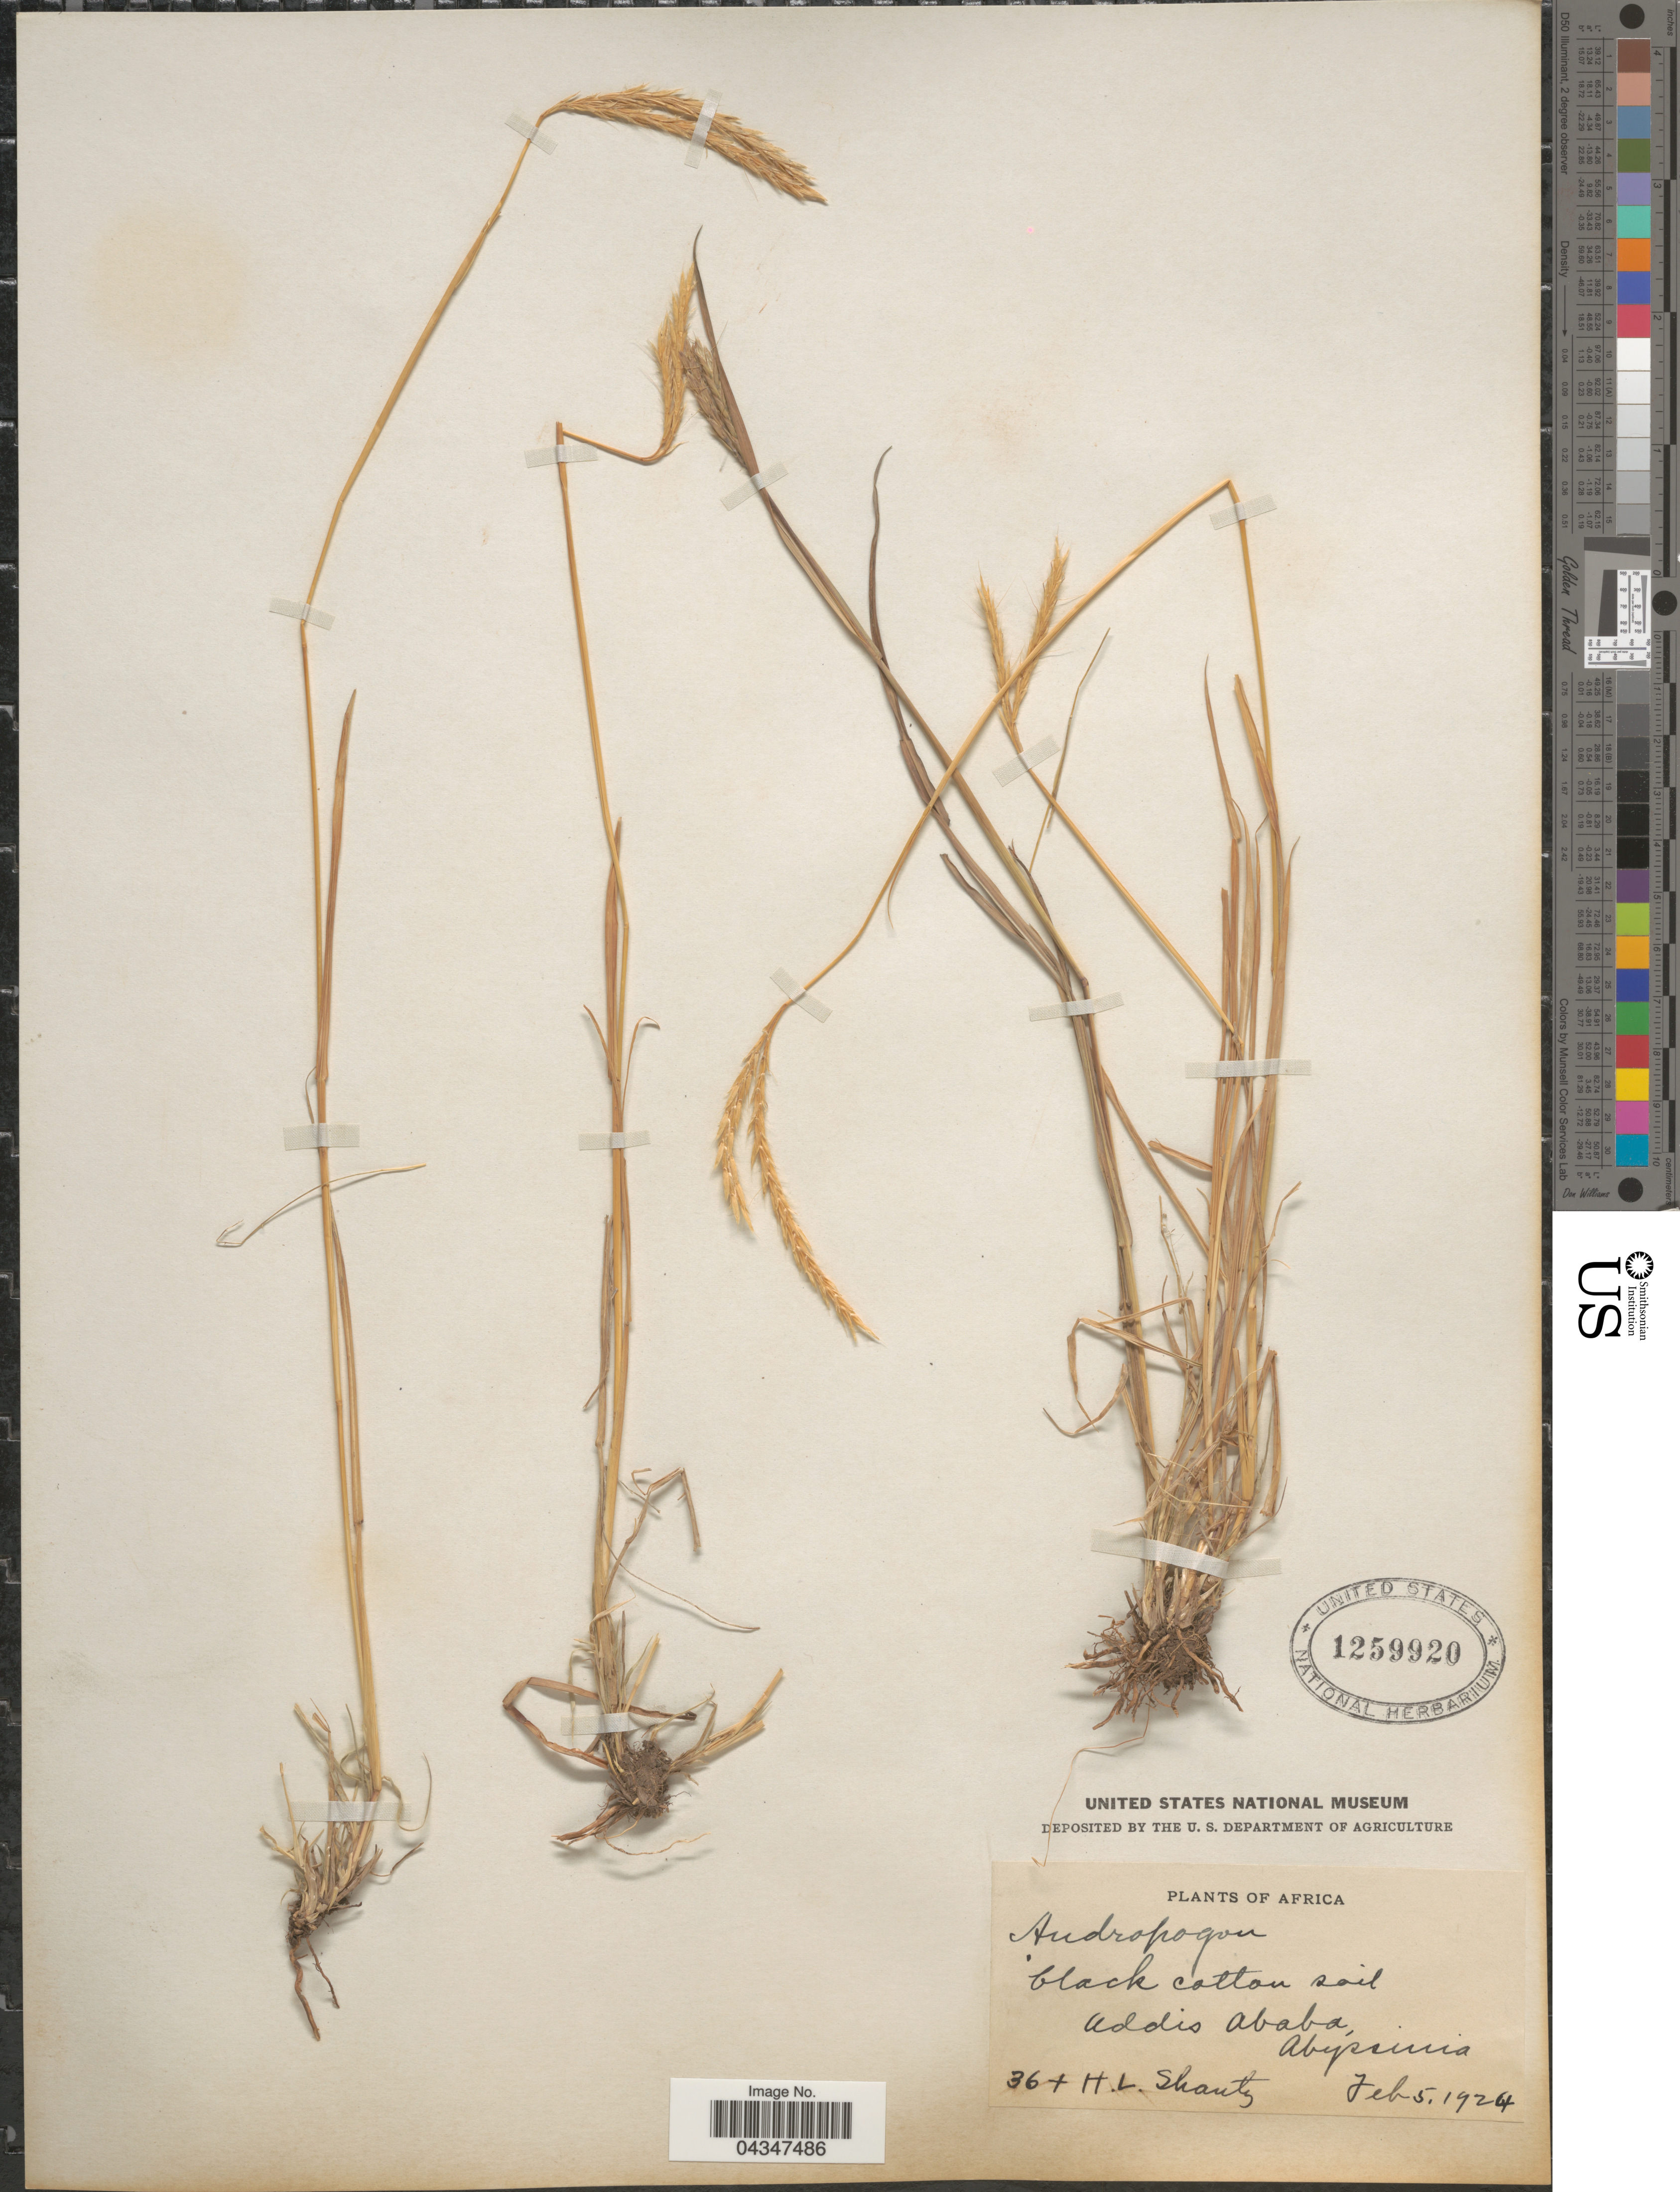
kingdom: Plantae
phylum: Tracheophyta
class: Liliopsida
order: Poales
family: Poaceae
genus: Andropogon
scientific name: Andropogon sp.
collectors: H. Shantz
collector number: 36+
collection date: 1924-02-05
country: Ethiopia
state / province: Addis Ababa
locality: Abyssinia.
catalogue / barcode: US 1259920